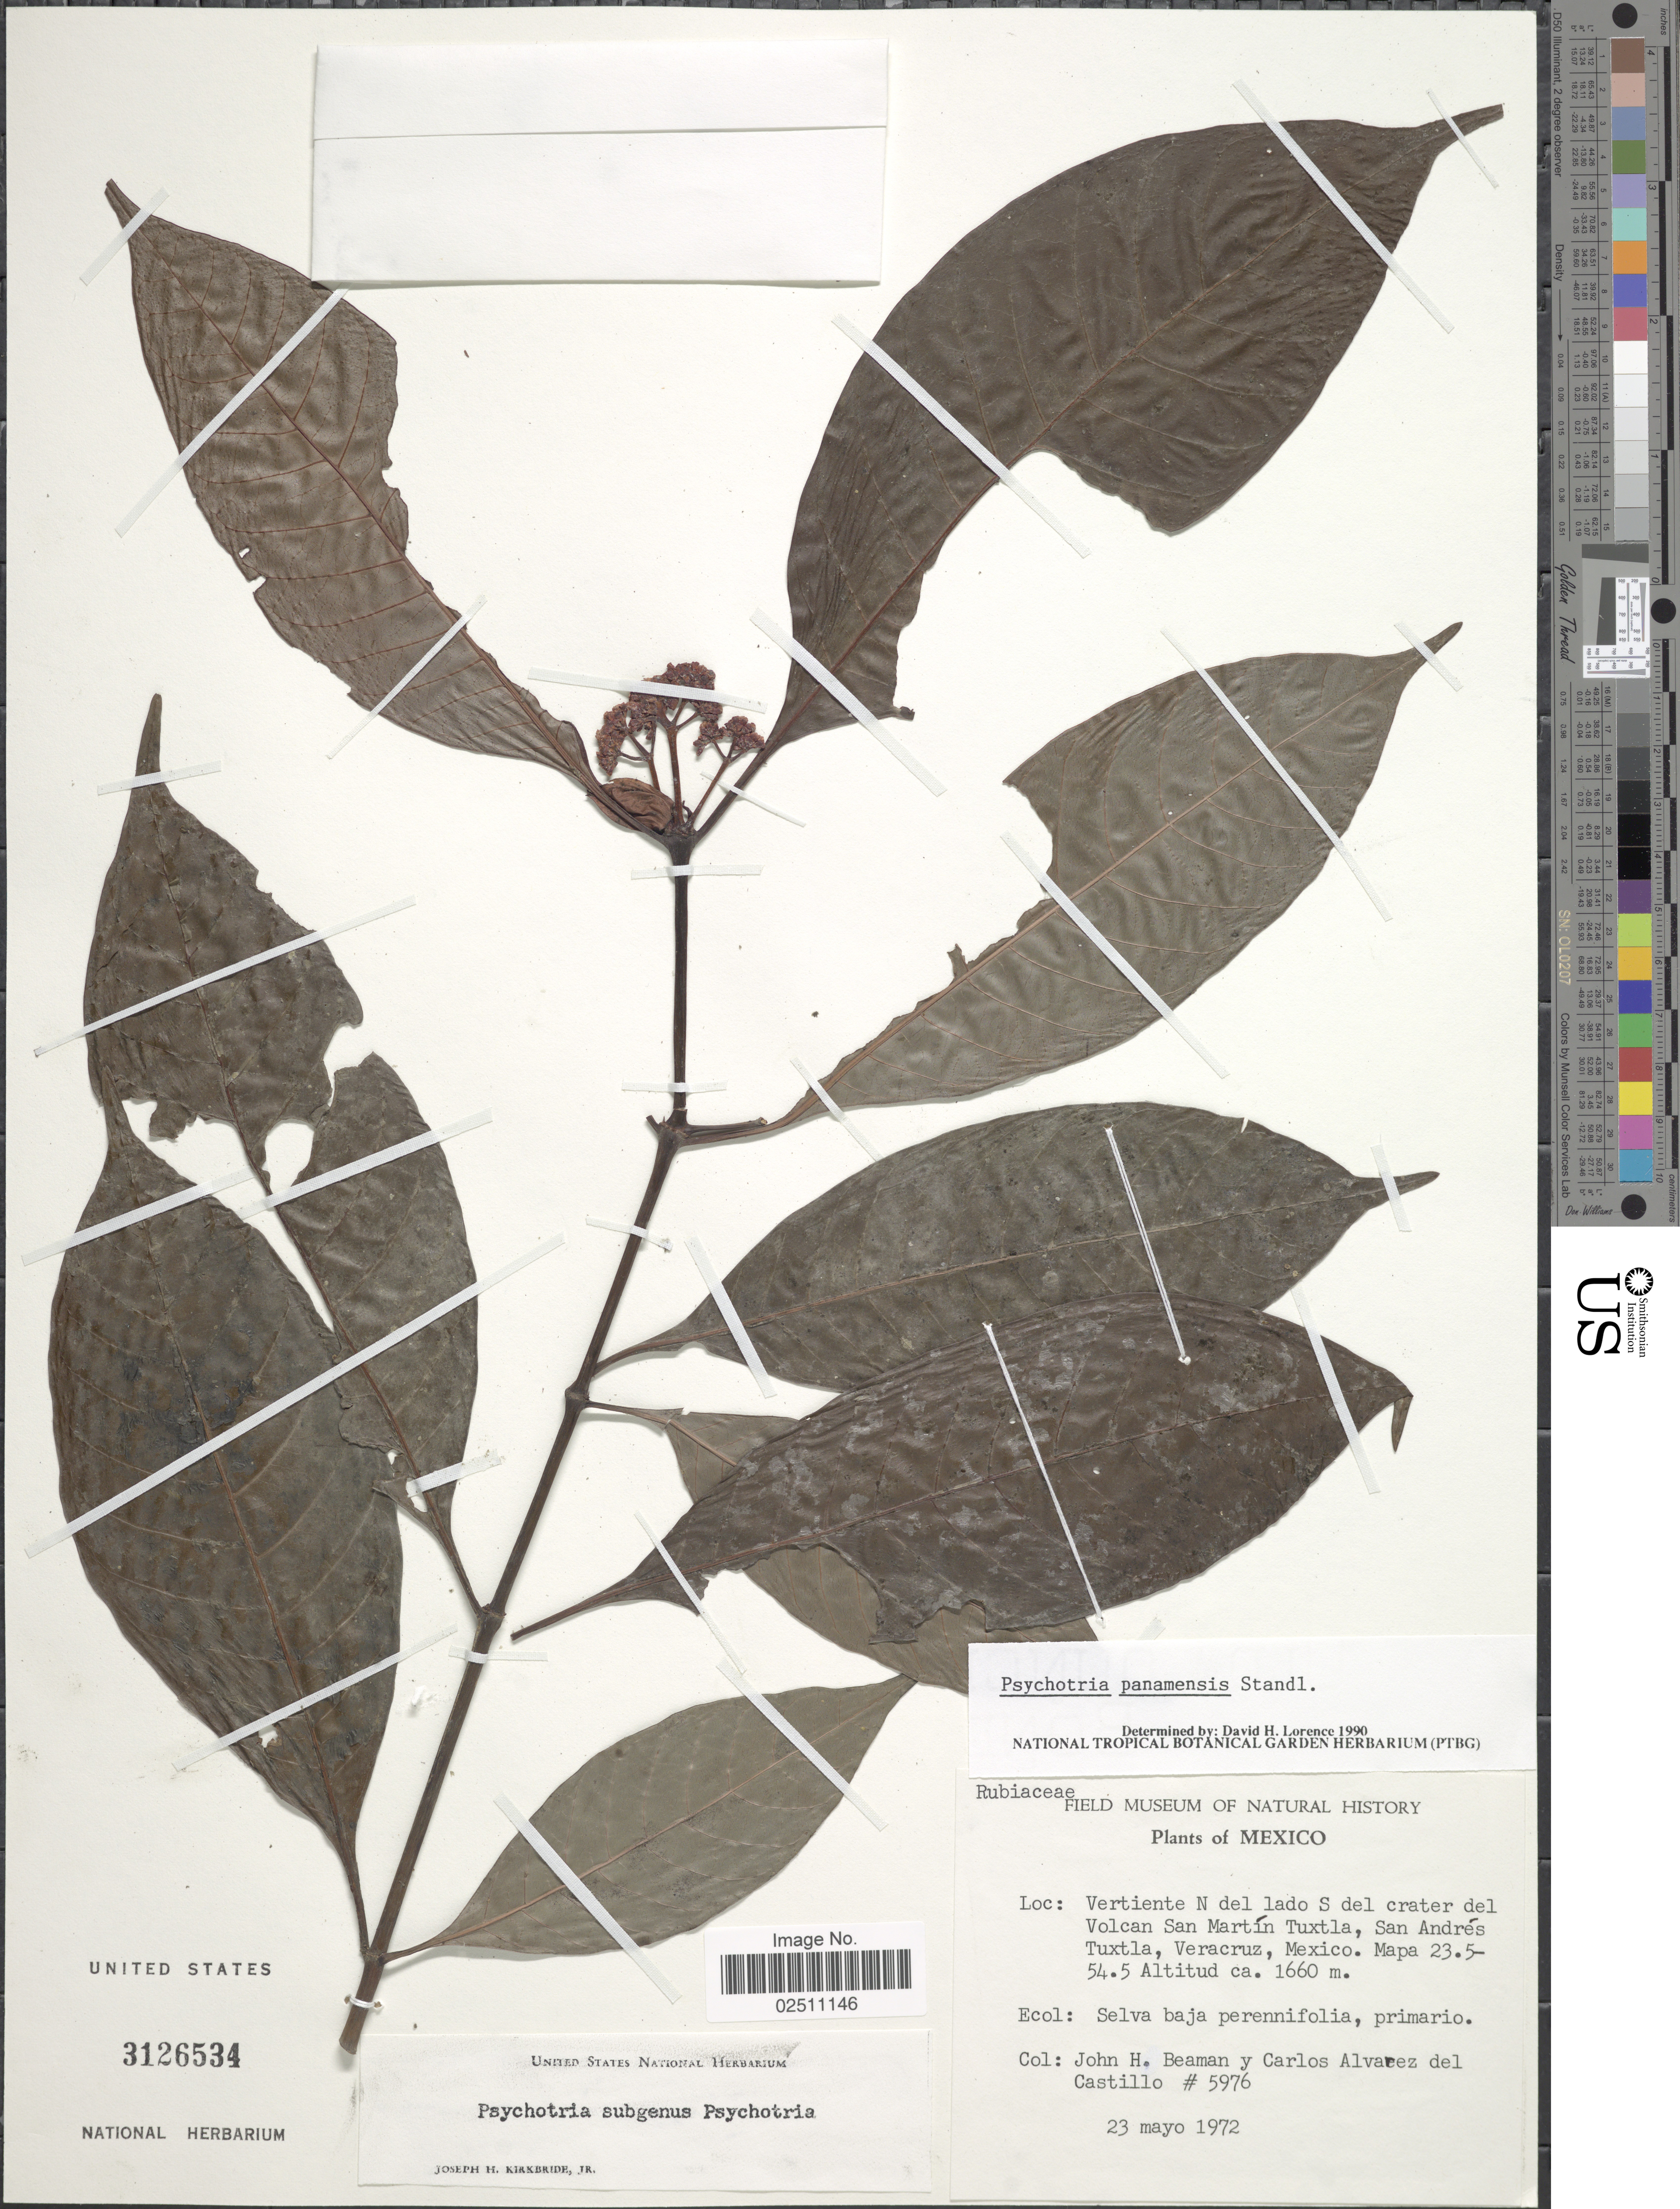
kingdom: Plantae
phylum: Tracheophyta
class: Magnoliopsida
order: Gentianales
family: Rubiaceae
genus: Psychotria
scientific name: Psychotria panamensis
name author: Standl.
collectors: J. H. Beaman & C. Alvarez del Castillo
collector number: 5976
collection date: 1972-05-23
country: Mexico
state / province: Veracruz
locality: Vertiente N del lado S del crater del Volcan San martin Tuxtla, San Andres Tuxtla, Veracruz, Mapa 23.5-54.5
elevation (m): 1660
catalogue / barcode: US 3126534